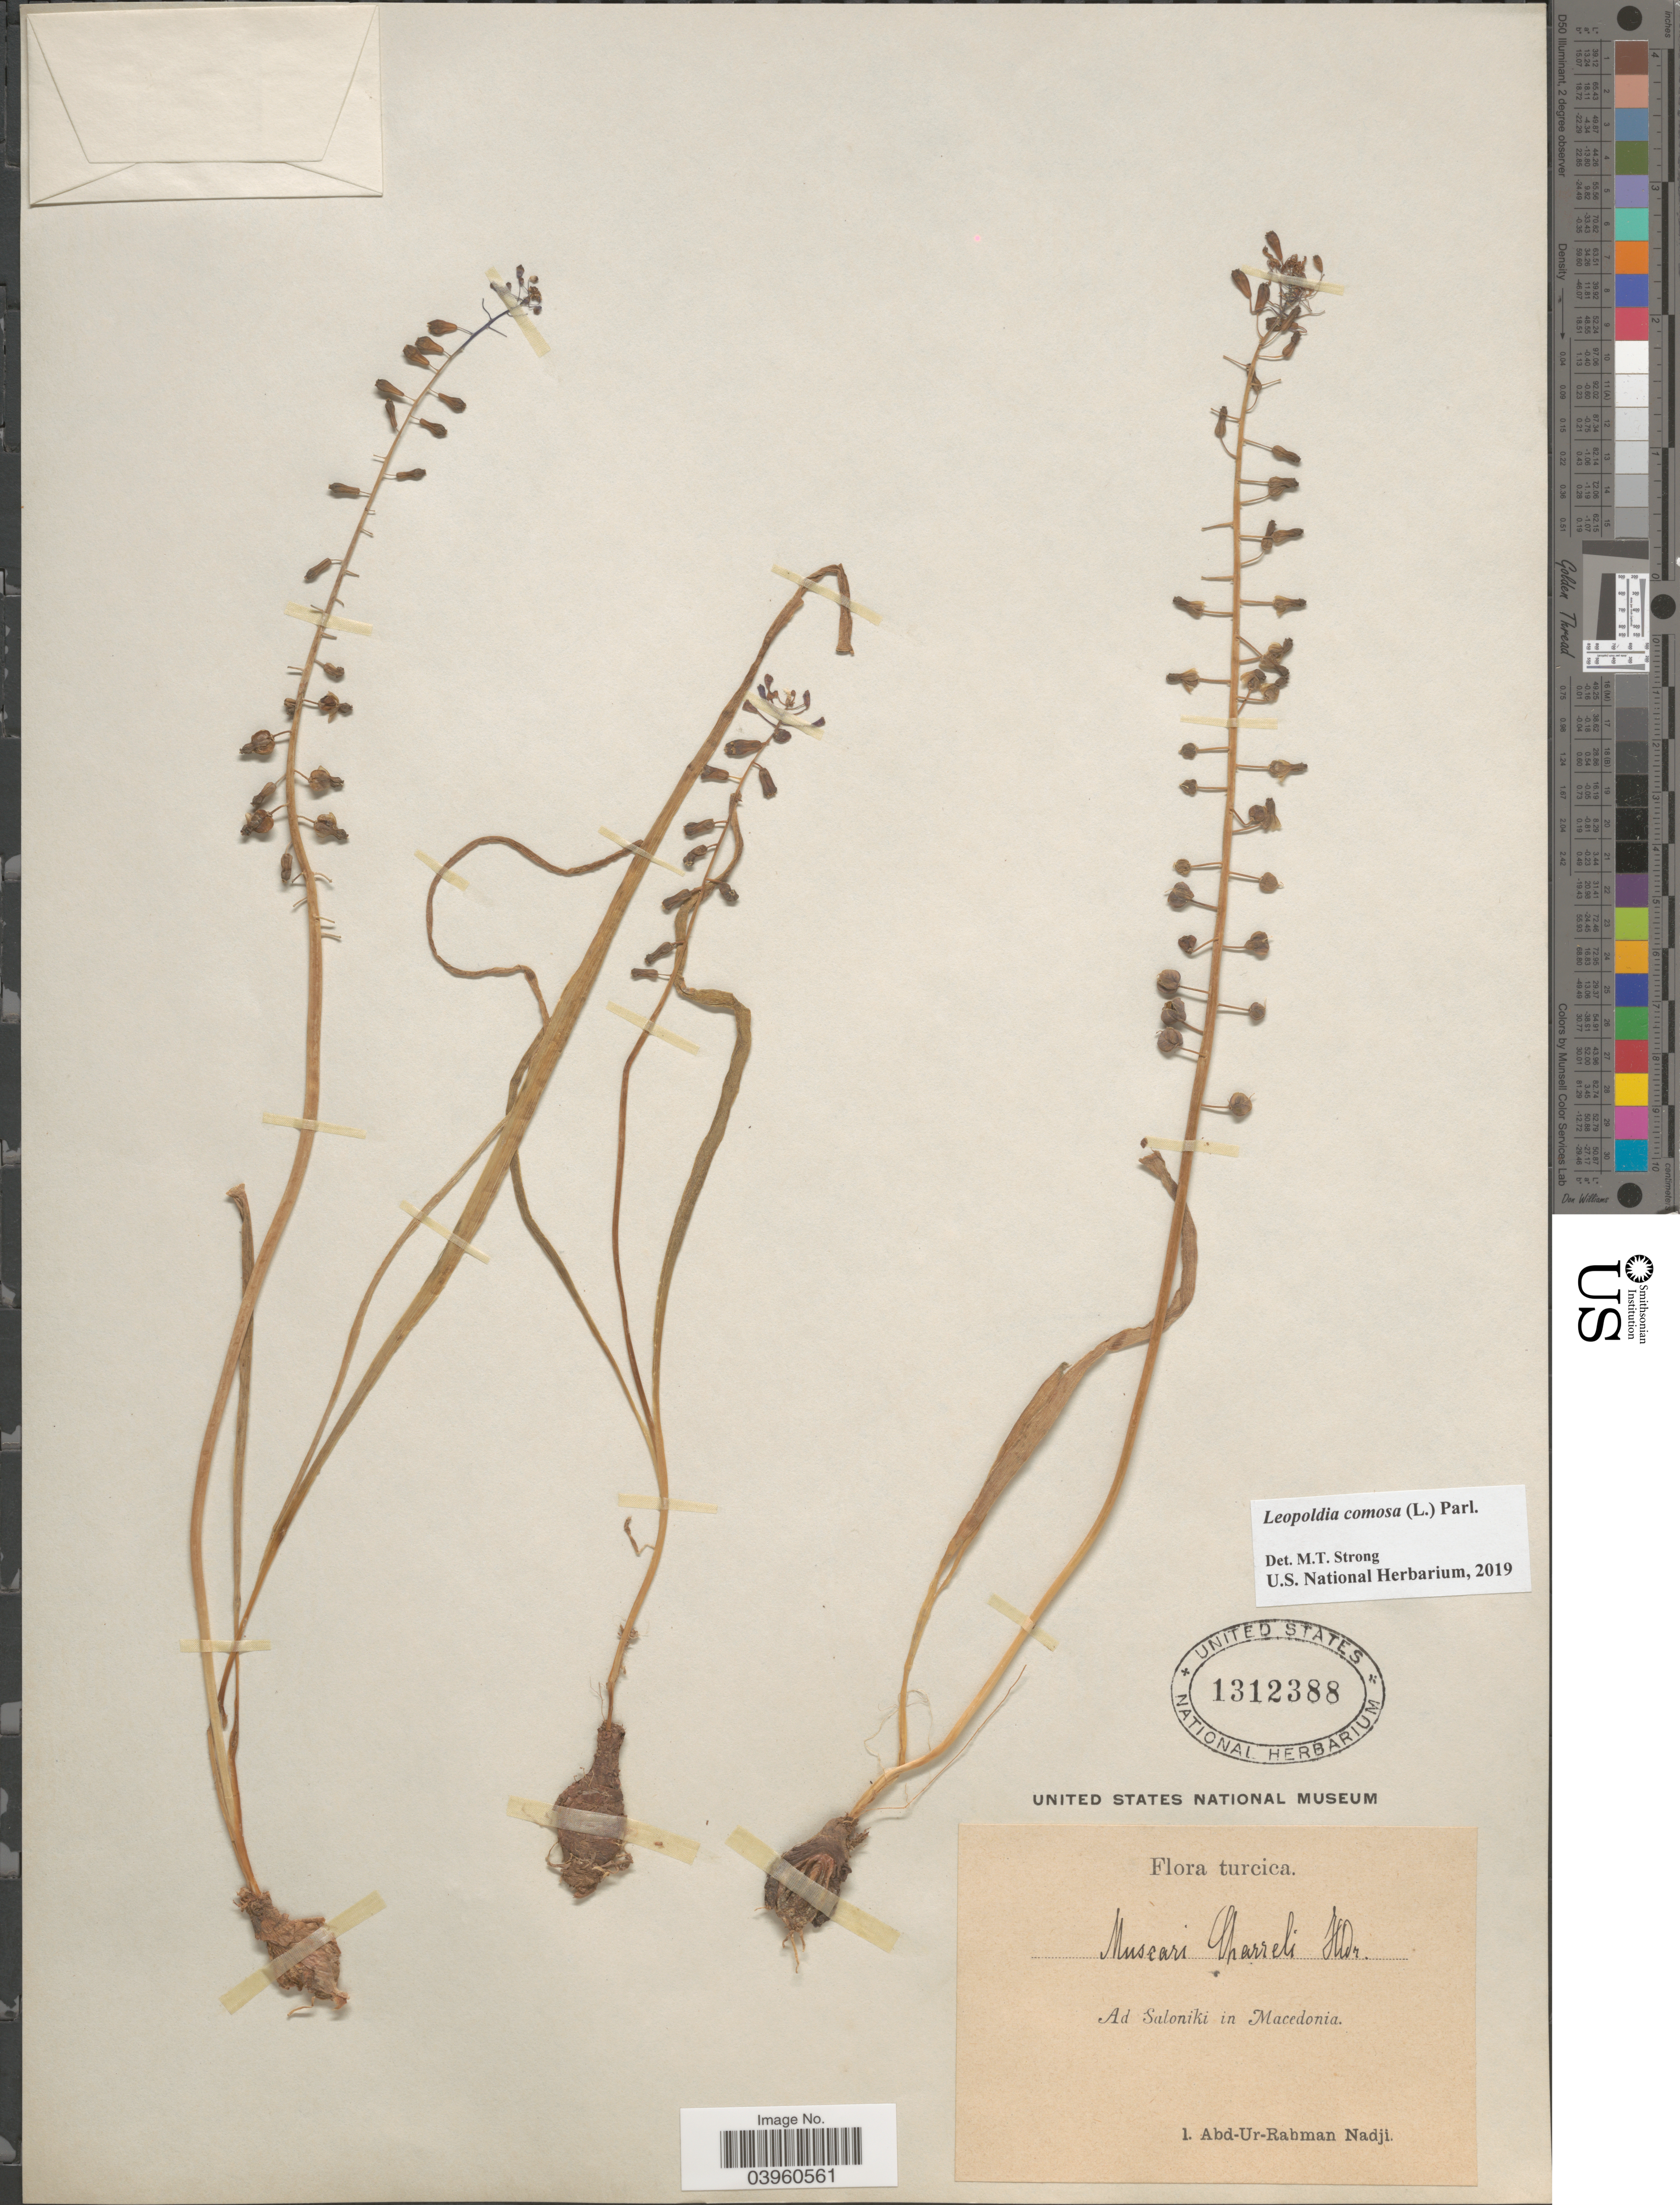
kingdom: Plantae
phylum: Tracheophyta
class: Liliopsida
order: Asparagales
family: Asparagaceae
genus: Leopoldia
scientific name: Leopoldia comosa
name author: (L.) Parl.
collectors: A. Nadji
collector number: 1 ?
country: North Macedonia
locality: Turcica. Ad Saloniki in Macedonia.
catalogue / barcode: US 1312388